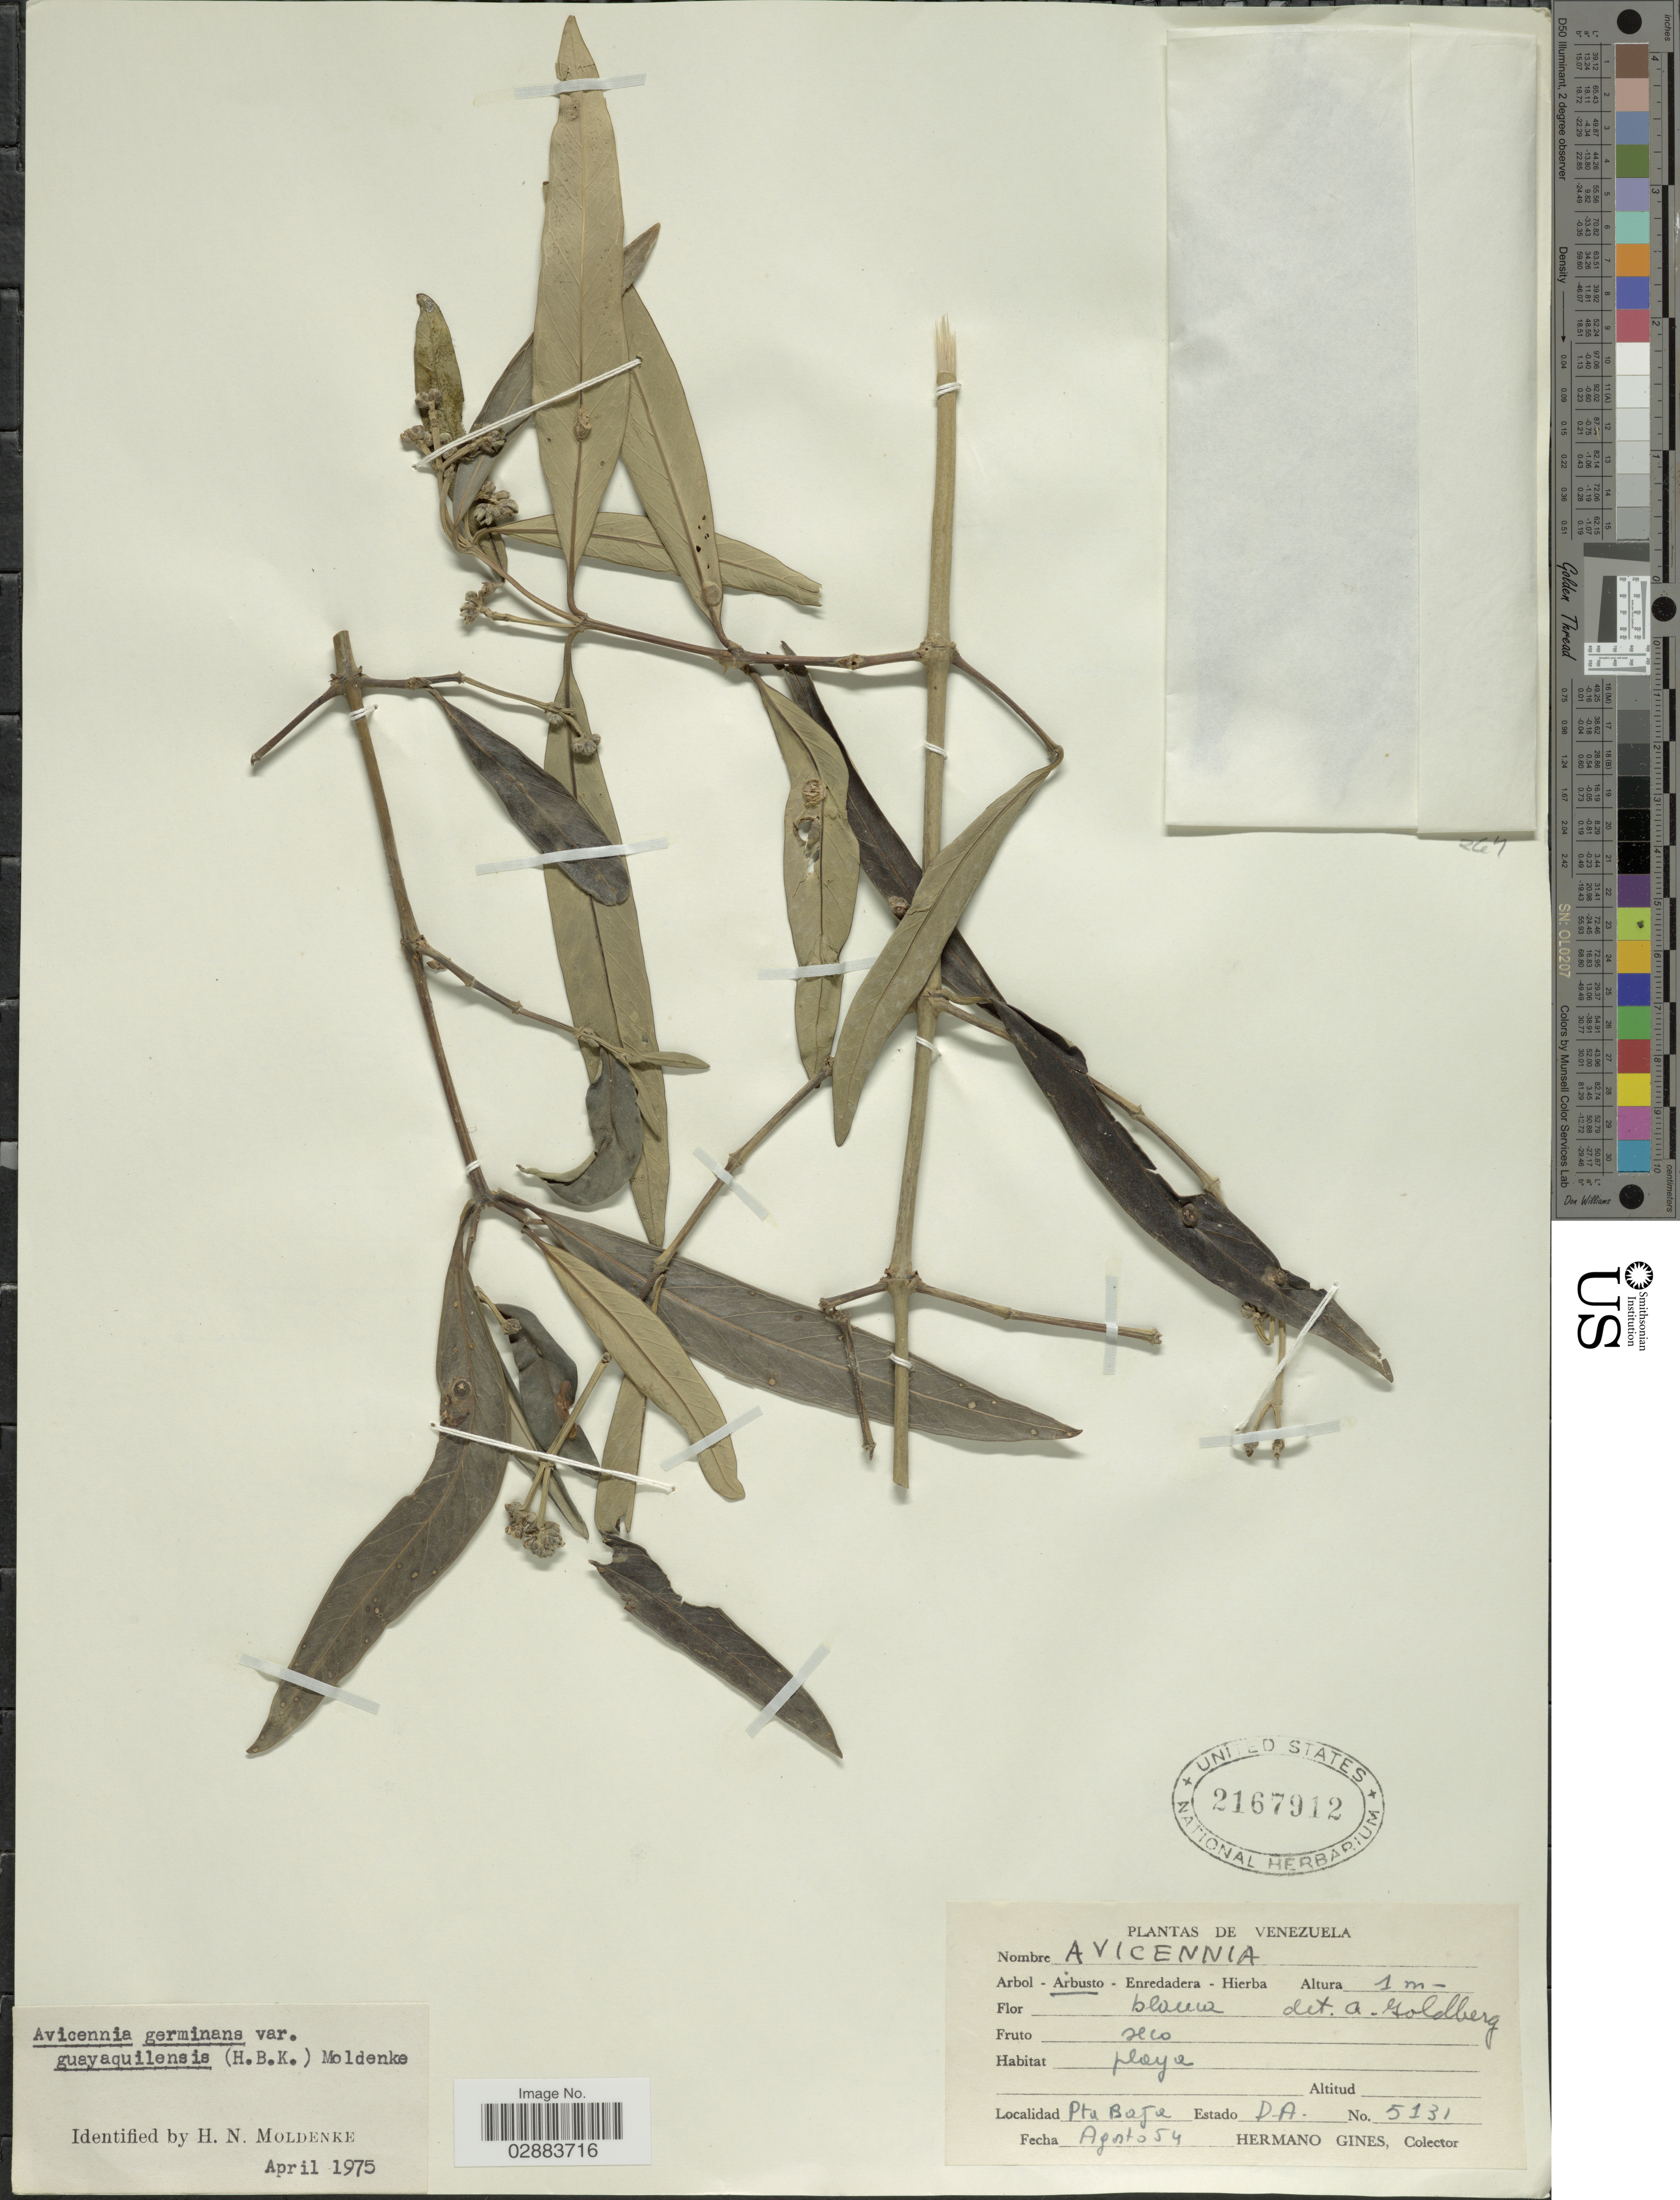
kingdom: Plantae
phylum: Tracheophyta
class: Magnoliopsida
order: Lamiales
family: Acanthaceae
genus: Avicennia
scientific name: Avicennia germinans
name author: (L.) L.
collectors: Bro. Gines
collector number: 5131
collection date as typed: Transcribed d/m/y: /8/54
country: Venezuela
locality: Pta Baja. Estado D. A.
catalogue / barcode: US 2167912